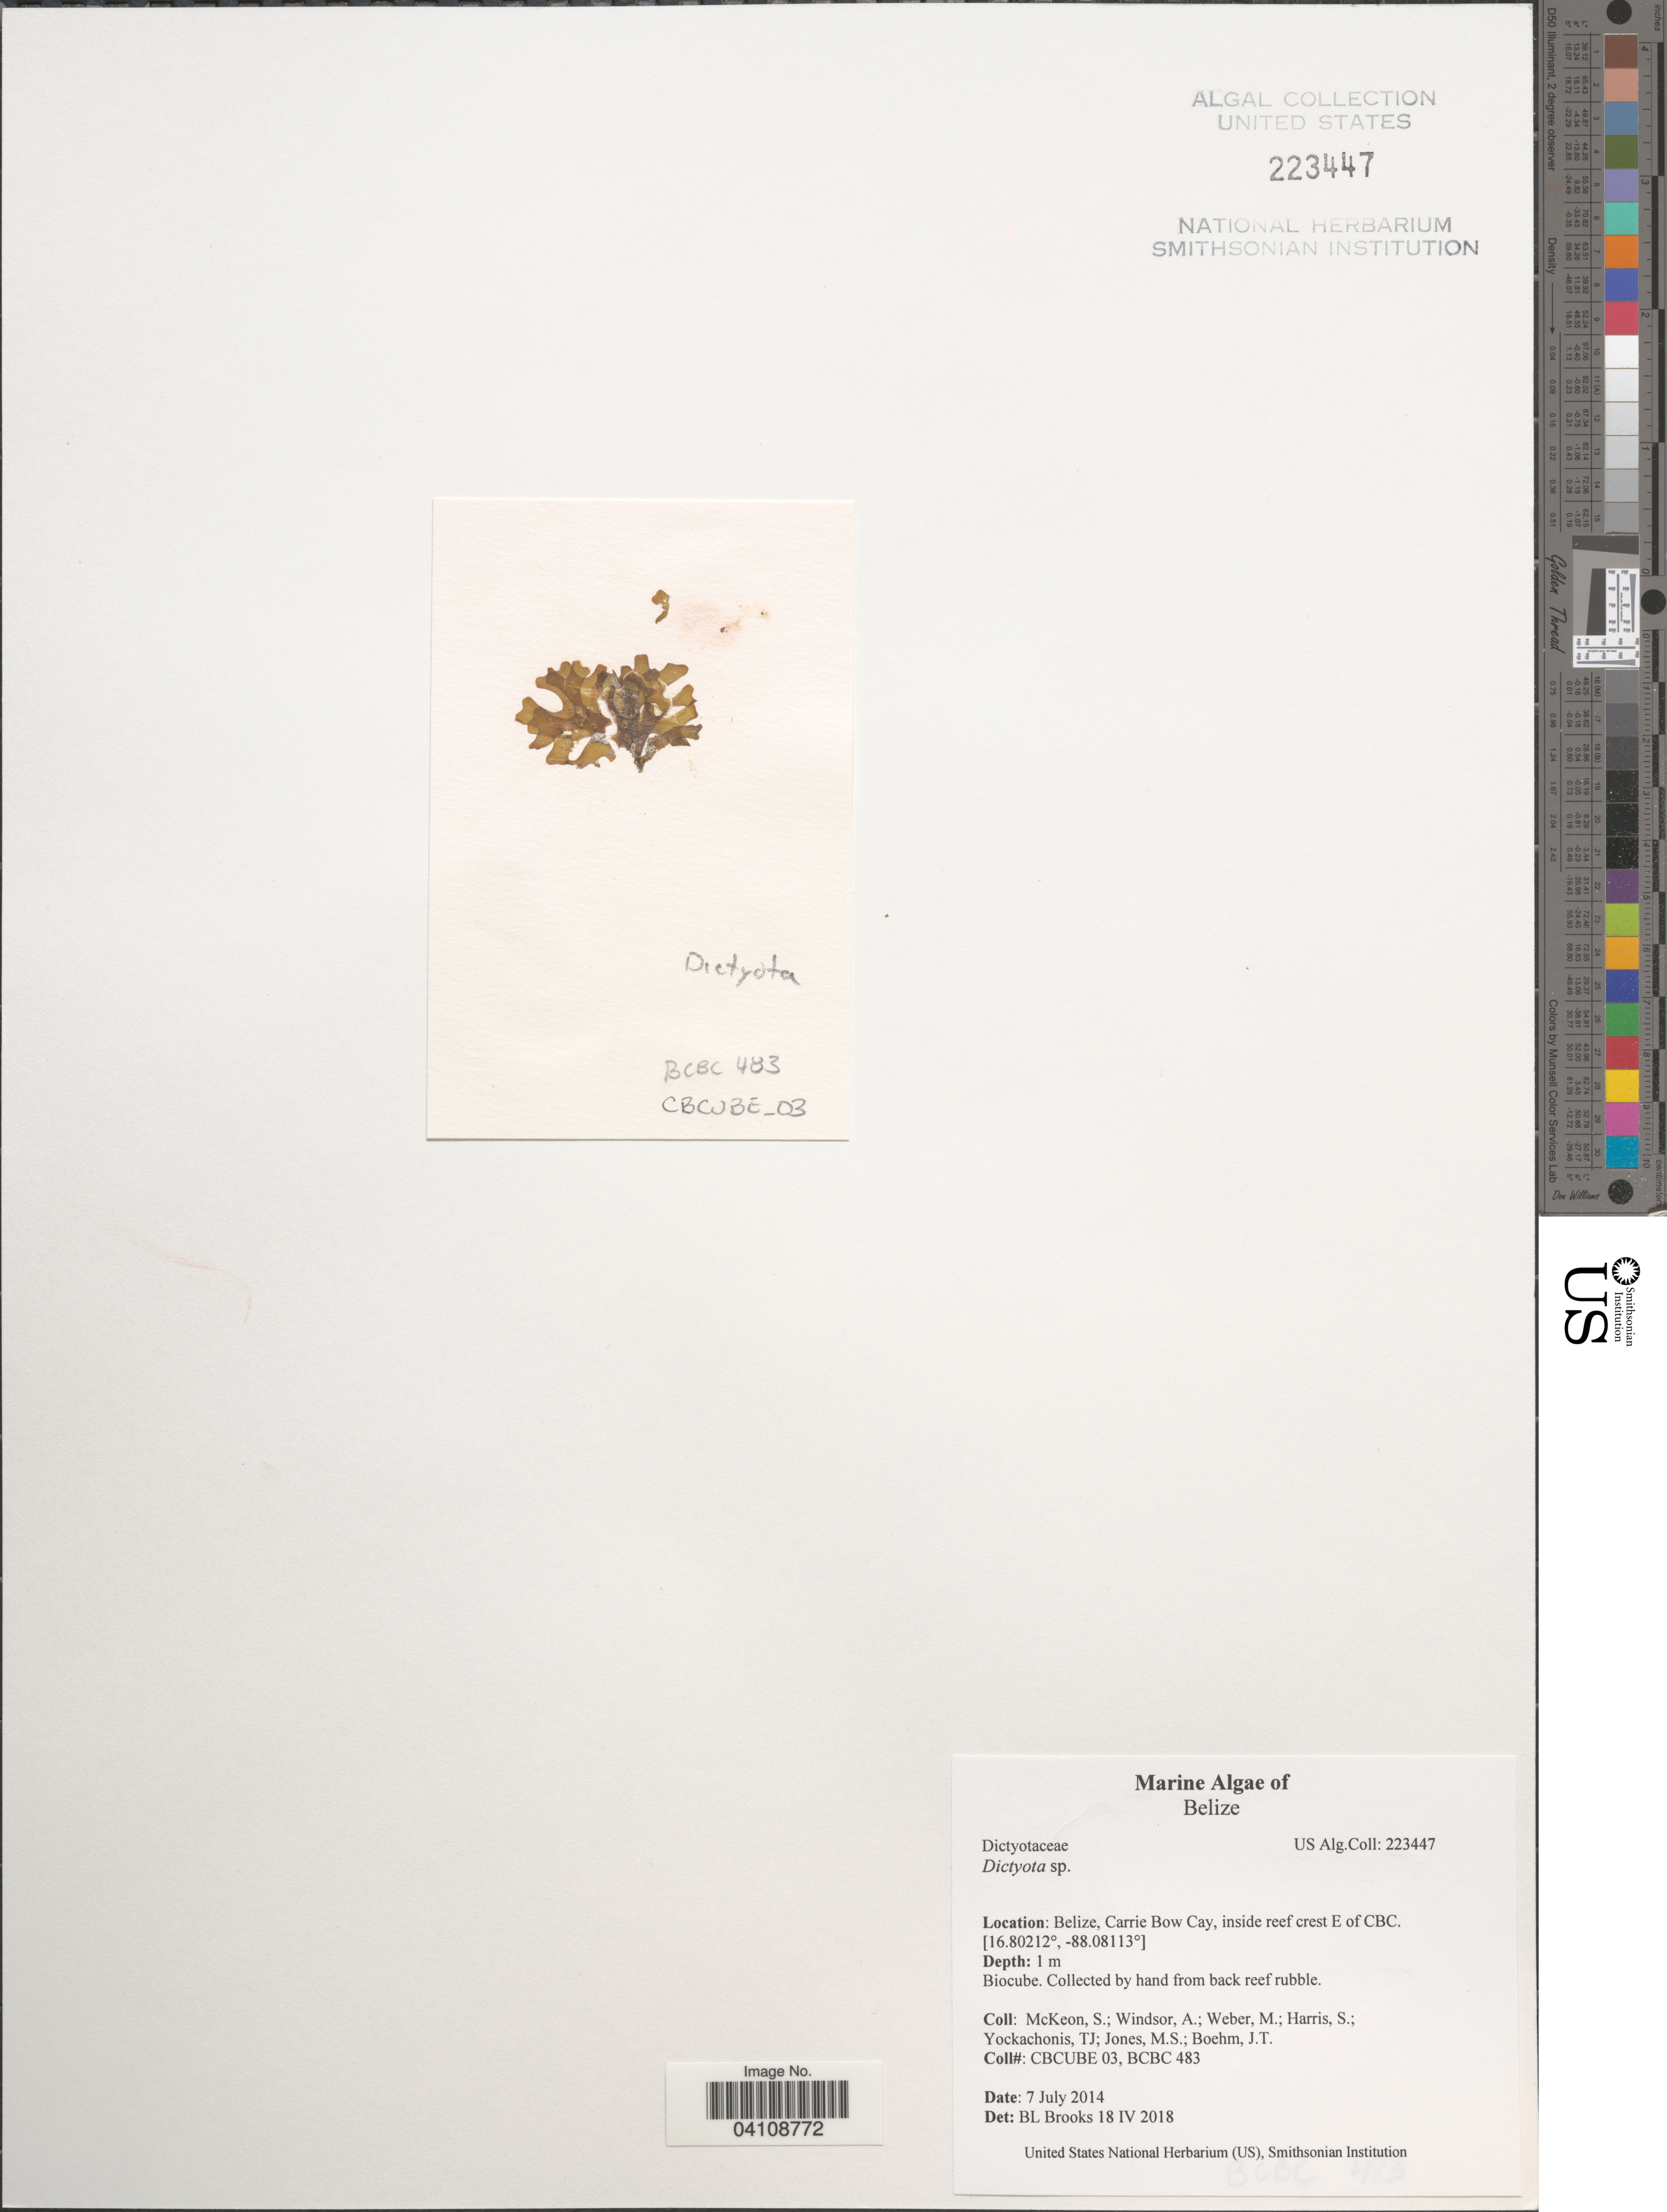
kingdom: Chromista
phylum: Ochrophyta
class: Phaeophyceae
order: Dictyotales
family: Dictyotaceae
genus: Dictyota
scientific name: Dictyota sp.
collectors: S. McKeon, A. Windsor, M. Weber, S. Harris & et al.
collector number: CBCUBE03/BCBC483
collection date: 2014-07-07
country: Belize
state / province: Belize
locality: Carrie Bow Cay, inside reef crest E of CBC.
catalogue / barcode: US 223447